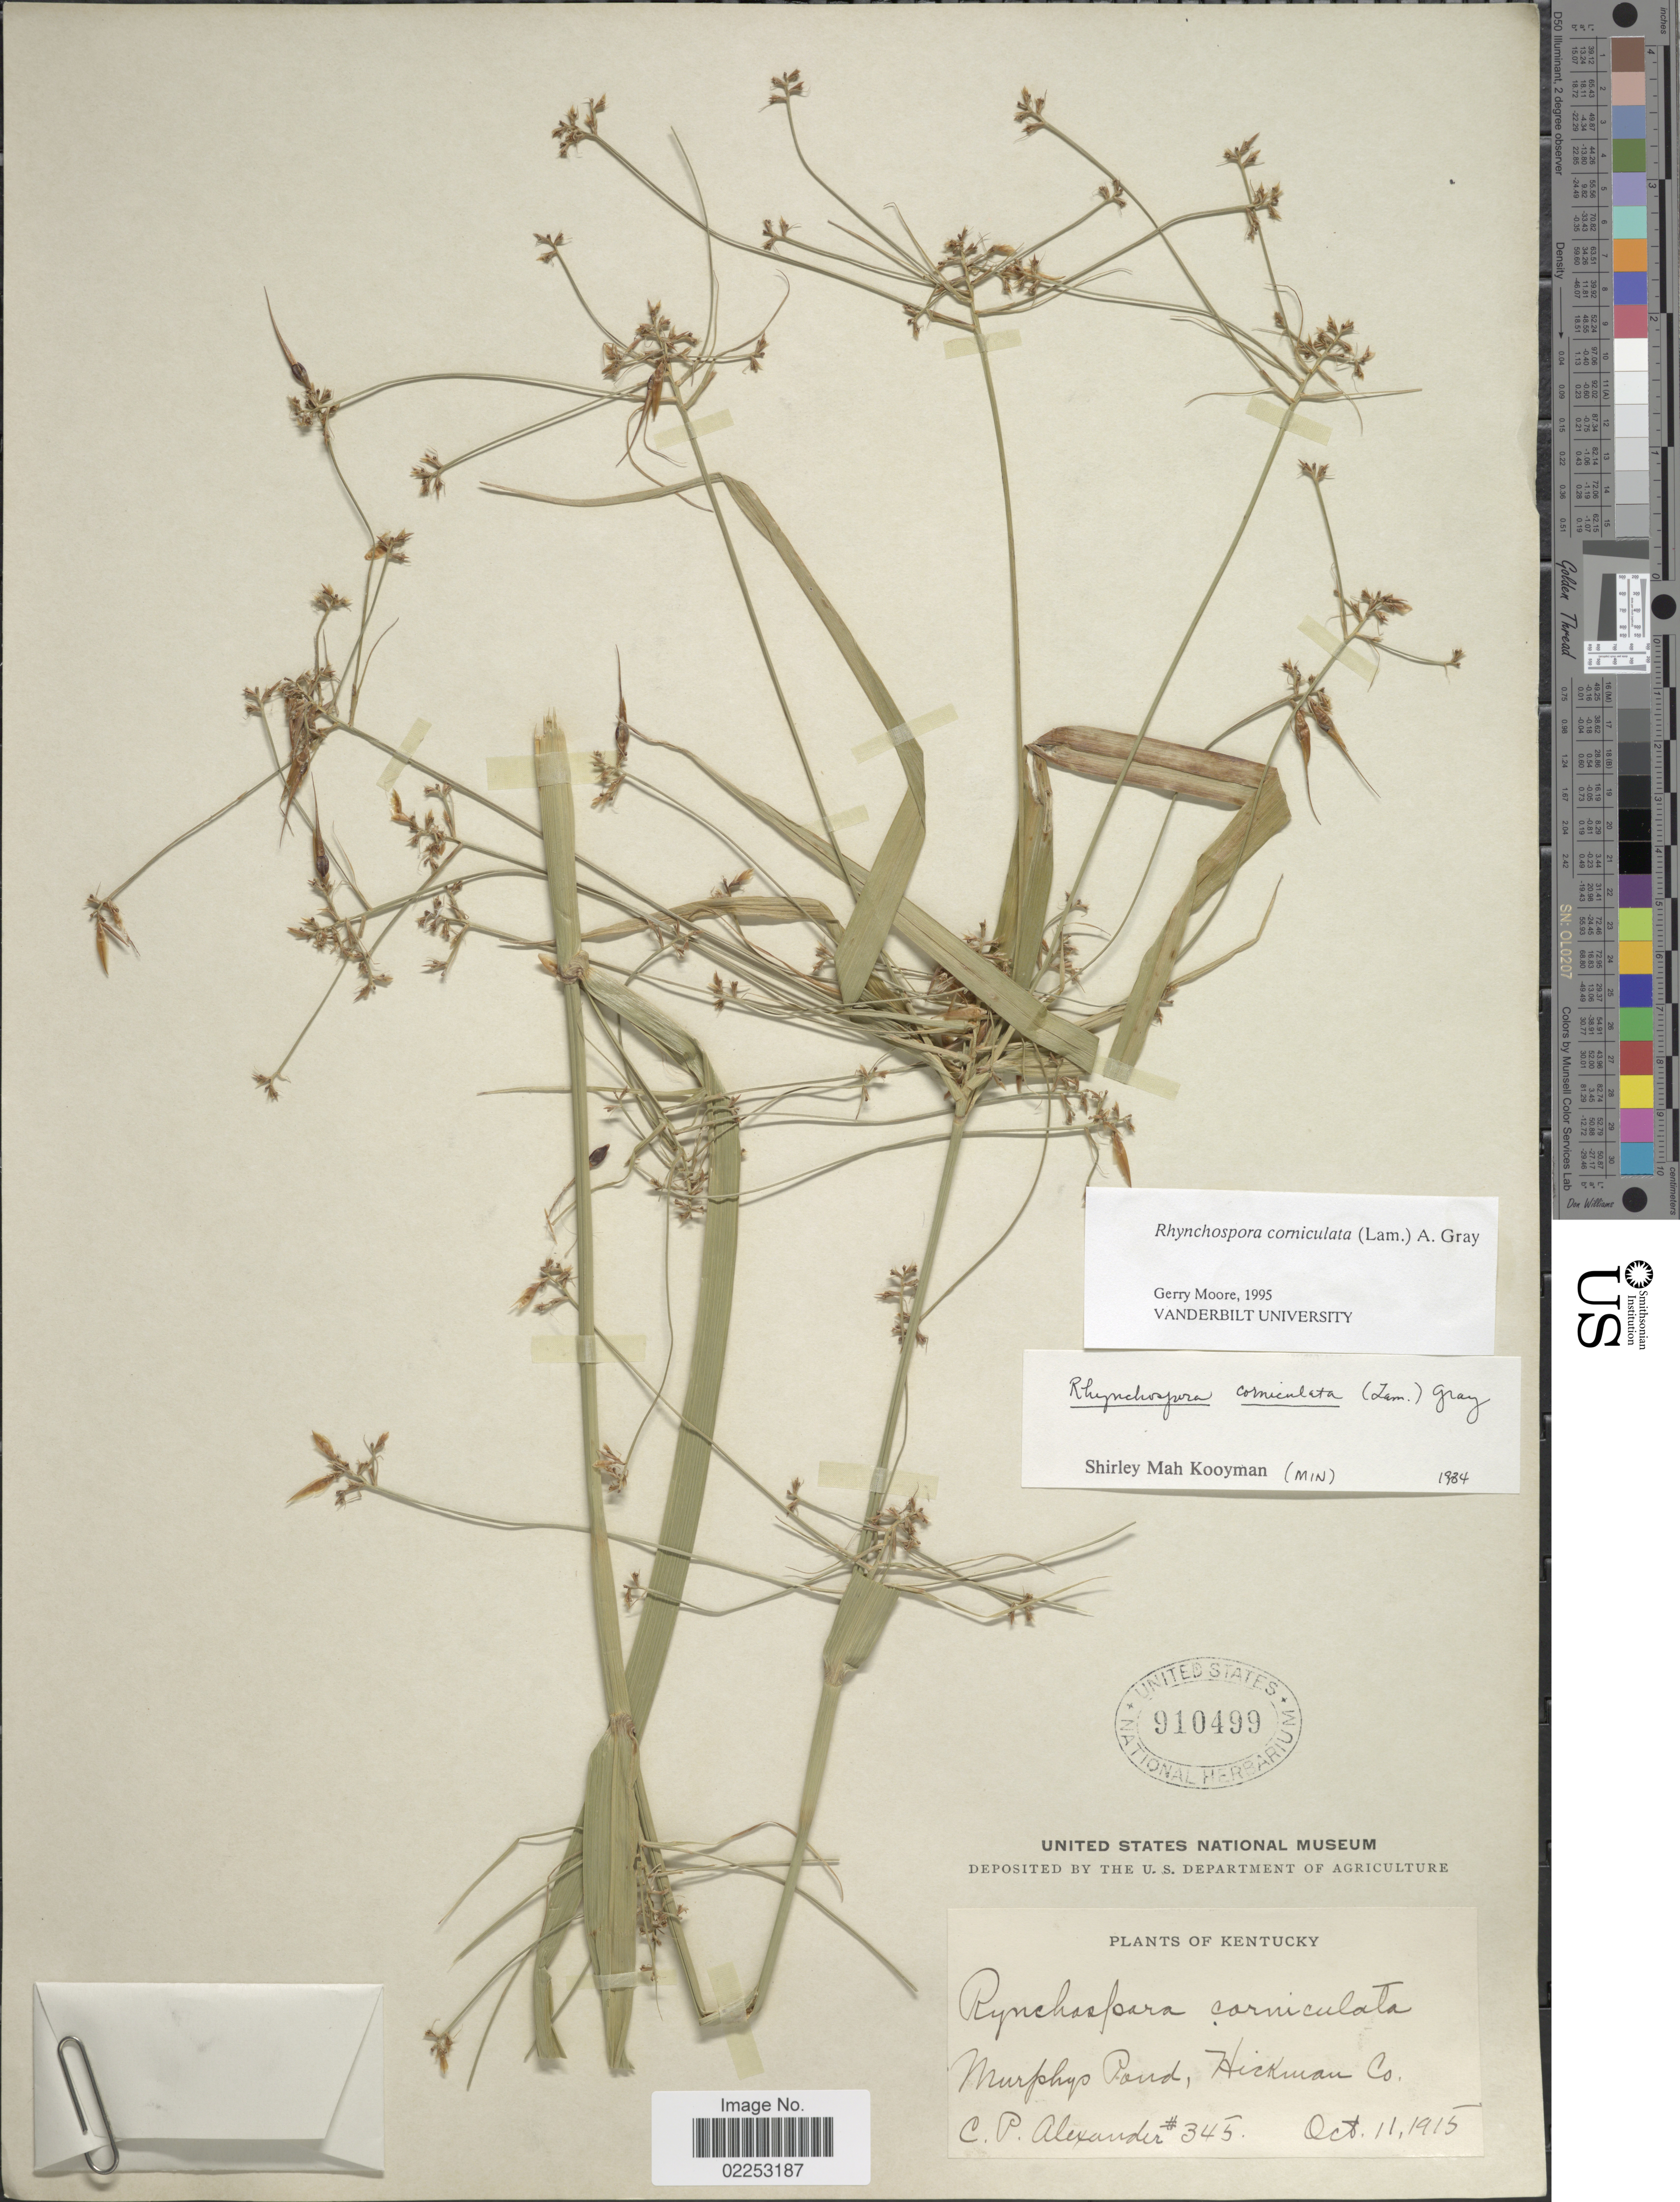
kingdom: Plantae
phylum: Tracheophyta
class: Liliopsida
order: Poales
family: Cyperaceae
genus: Rhynchospora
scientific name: Rhynchospora corniculata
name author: (Lam.) A. Gray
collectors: C. P. Alexander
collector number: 345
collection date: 1915-10-11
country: United States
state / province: Kentucky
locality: Murphys Pond, Hickman Co.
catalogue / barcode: US 910499